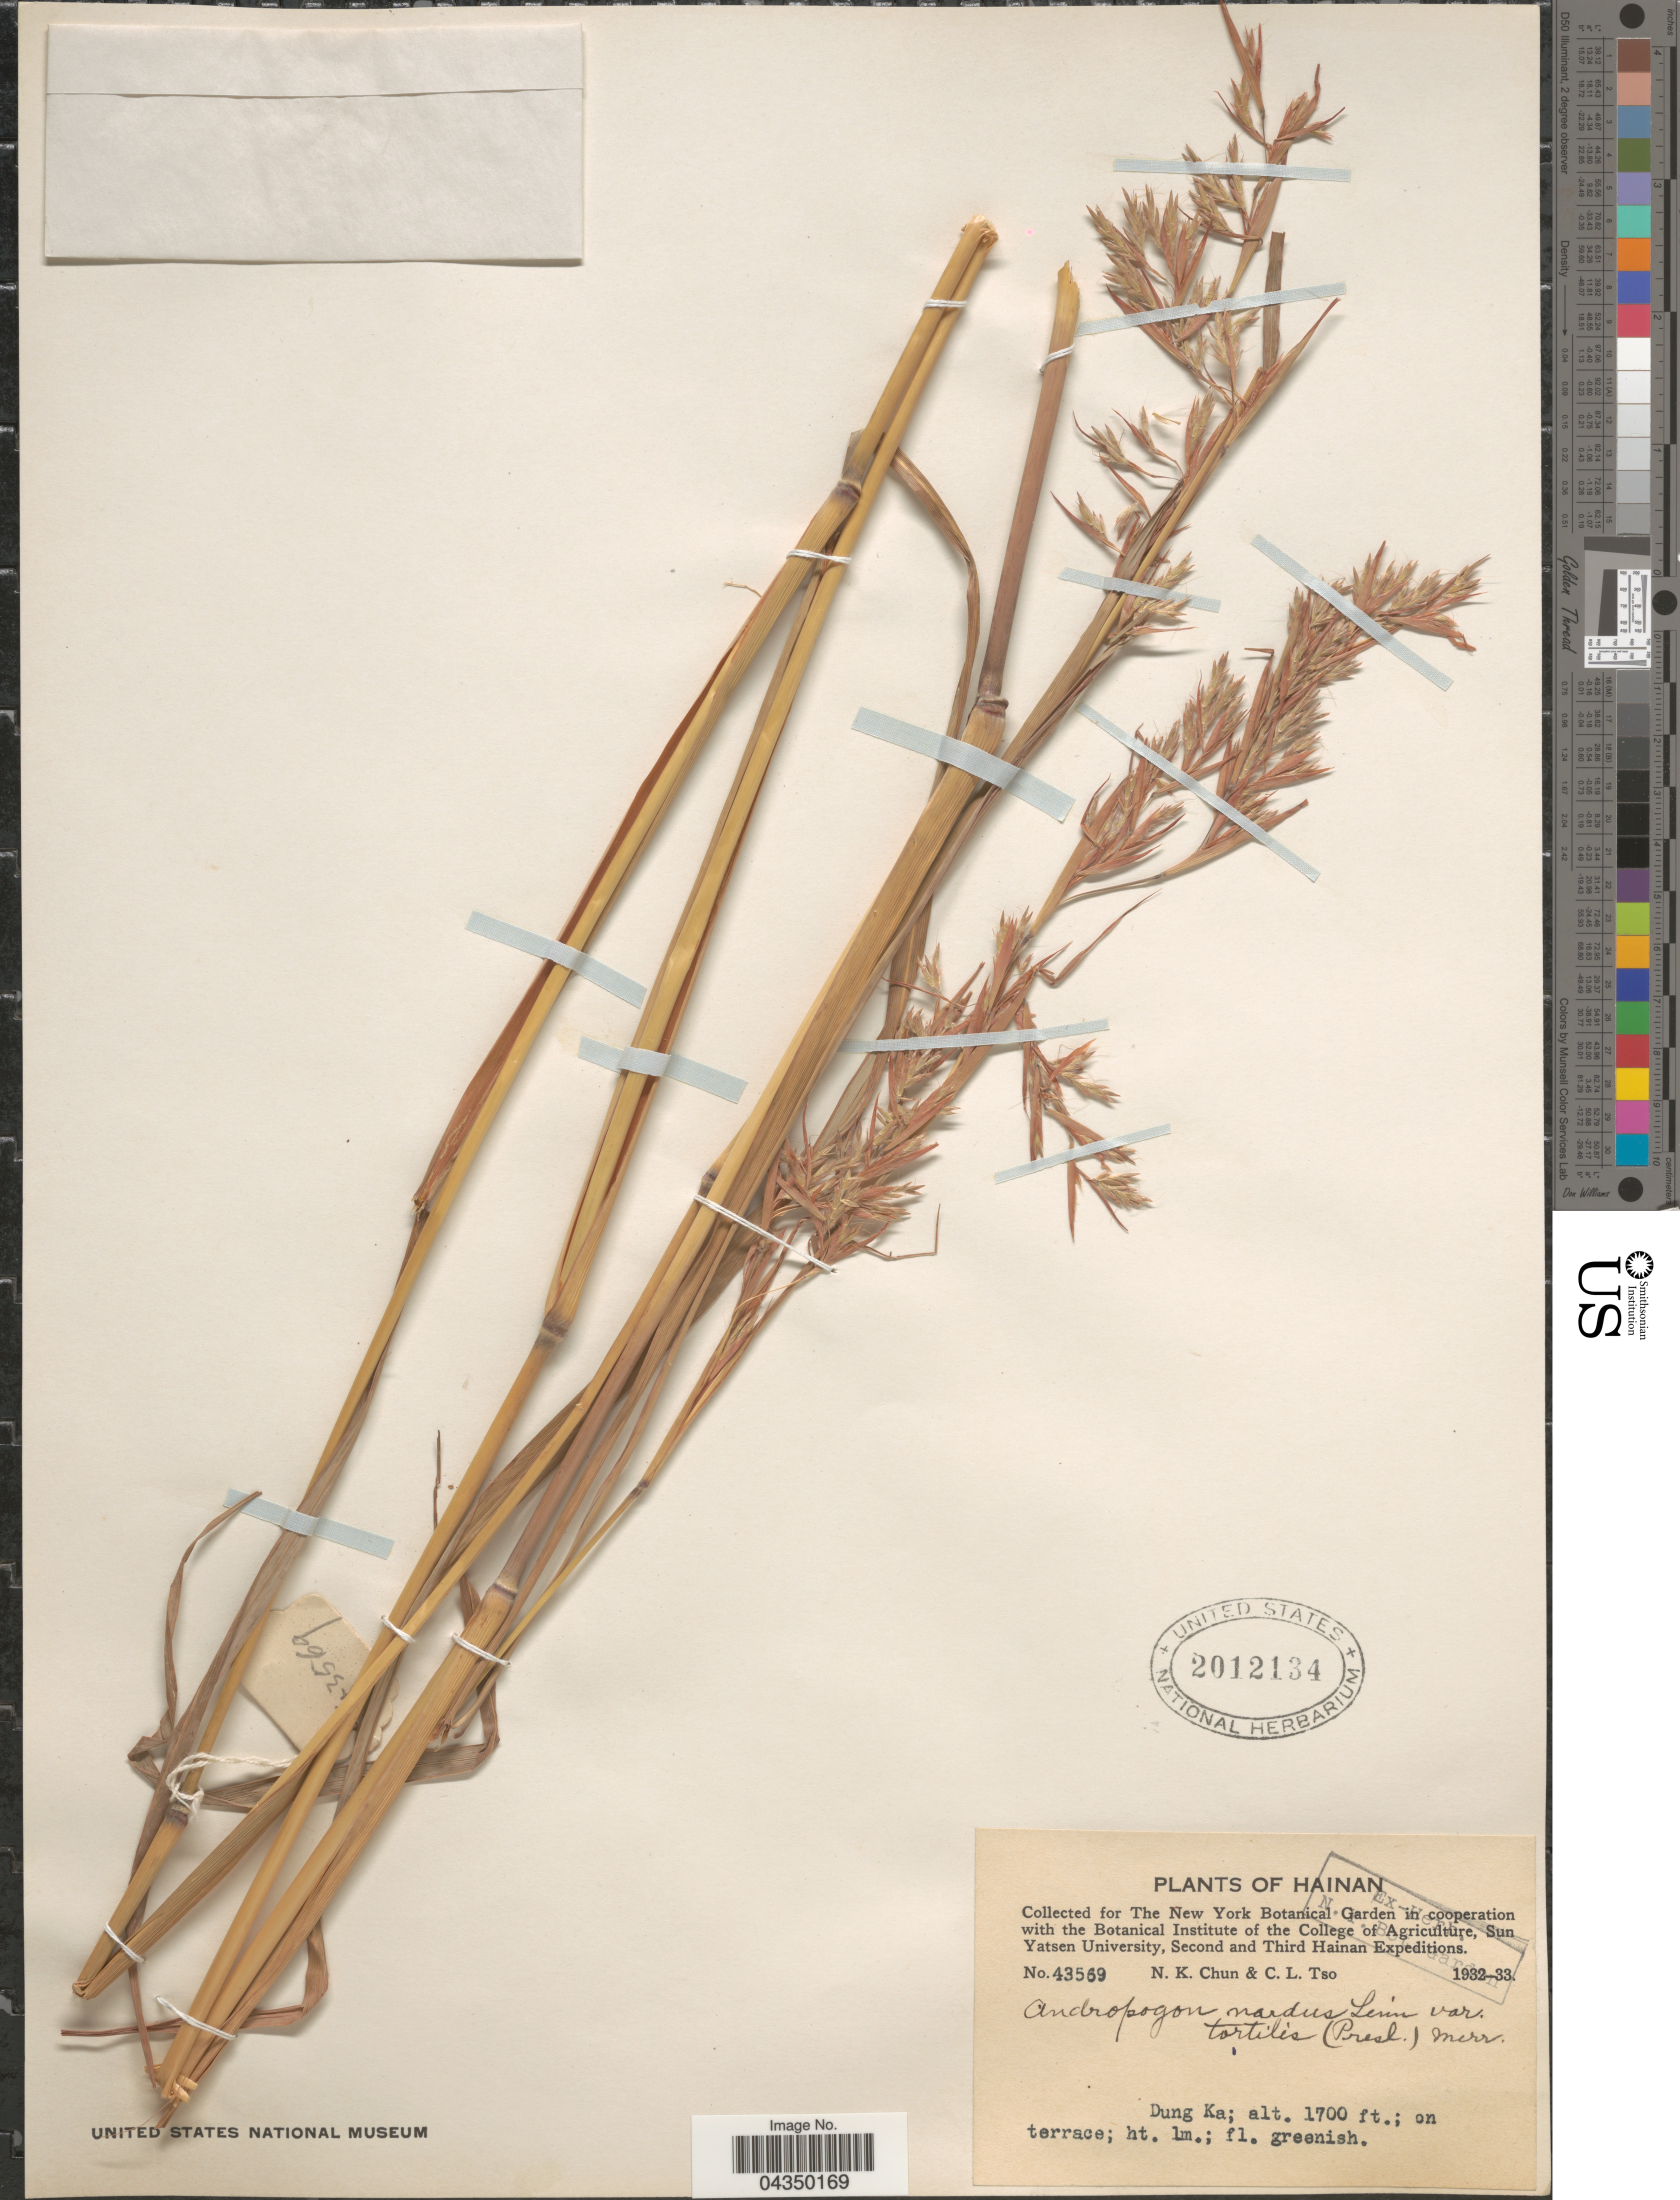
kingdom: Plantae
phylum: Tracheophyta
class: Liliopsida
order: Poales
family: Poaceae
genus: Cymbopogon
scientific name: Cymbopogon tortilis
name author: (J. Presl) A. Camus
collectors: N. K. Chun & C. Tso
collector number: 43569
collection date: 1932/1933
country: China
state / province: Hainan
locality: Second and Third Hainan Expeditions. Dung Ka.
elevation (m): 518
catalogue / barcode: US 2012134